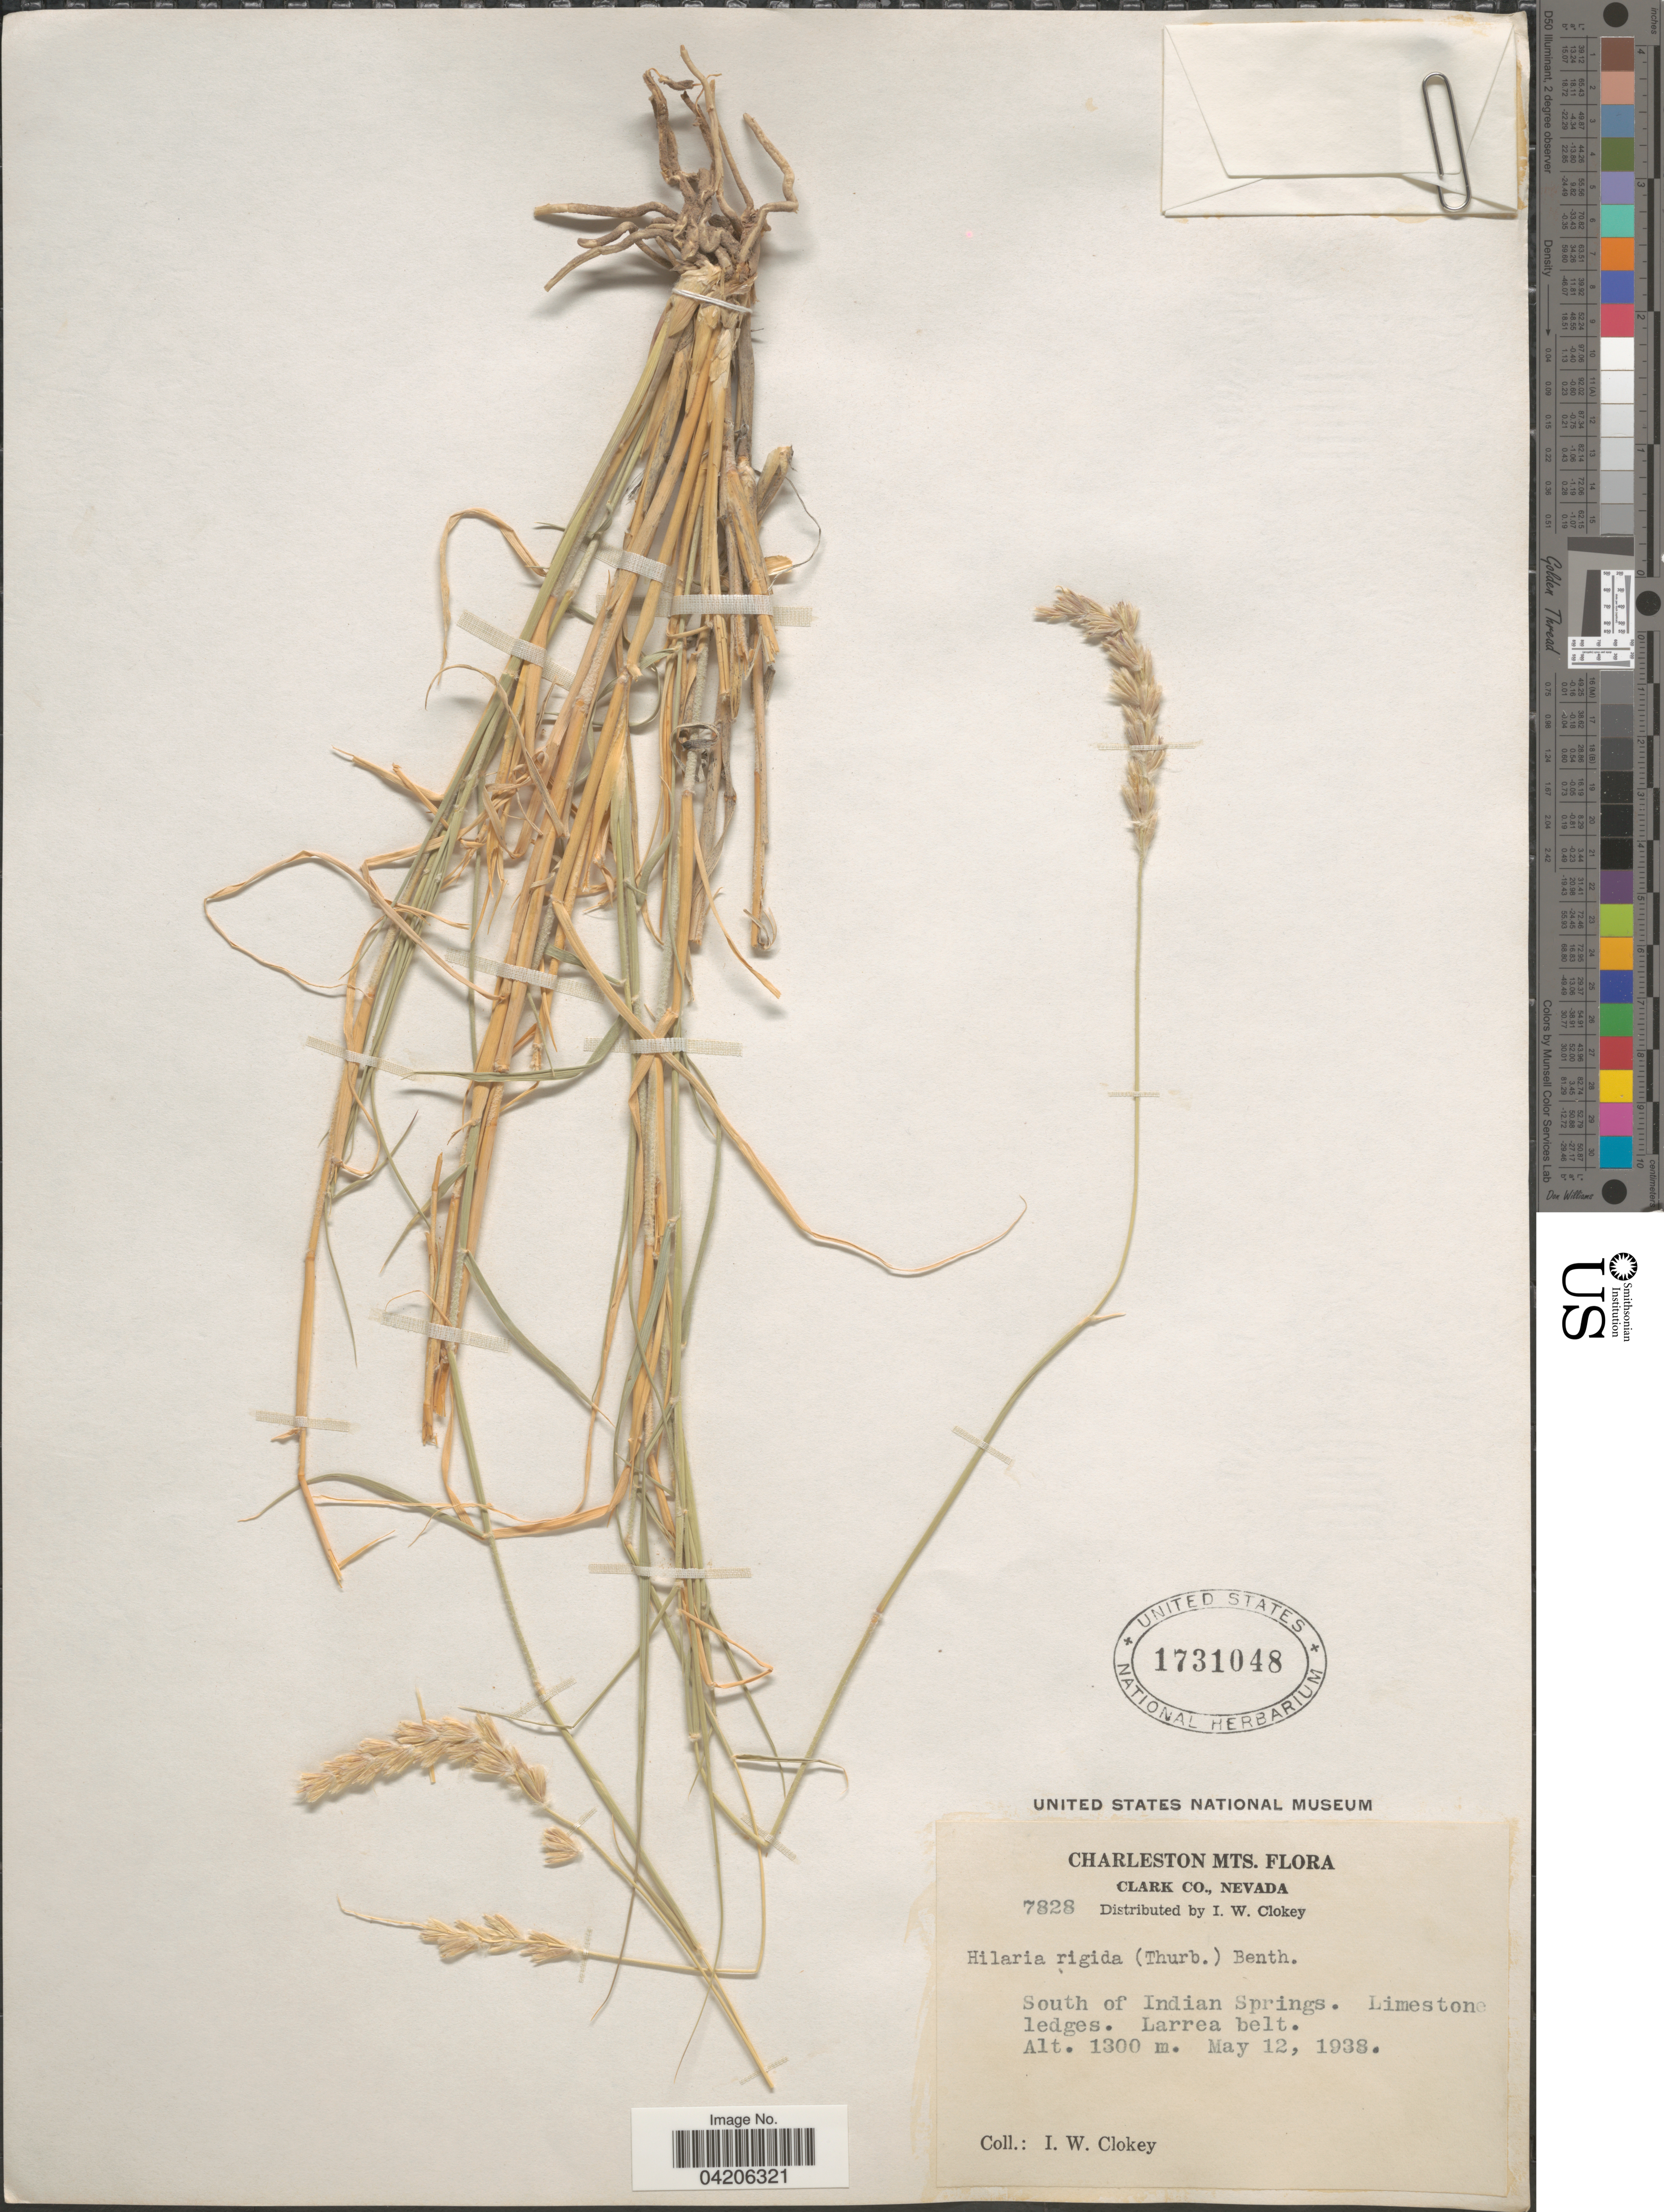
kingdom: Plantae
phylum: Tracheophyta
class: Liliopsida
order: Poales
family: Poaceae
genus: Hilaria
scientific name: Hilaria rigida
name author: (Thurb.) Benth. ex Scribn.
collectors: I. W. Clokey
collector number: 7828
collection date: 1938-05-12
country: United States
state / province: Nevada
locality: Charleston Mts. Clark Co. South of Indian Springs. Limestone legdes. Larrea belt.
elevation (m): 1300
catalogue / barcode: US 1731048